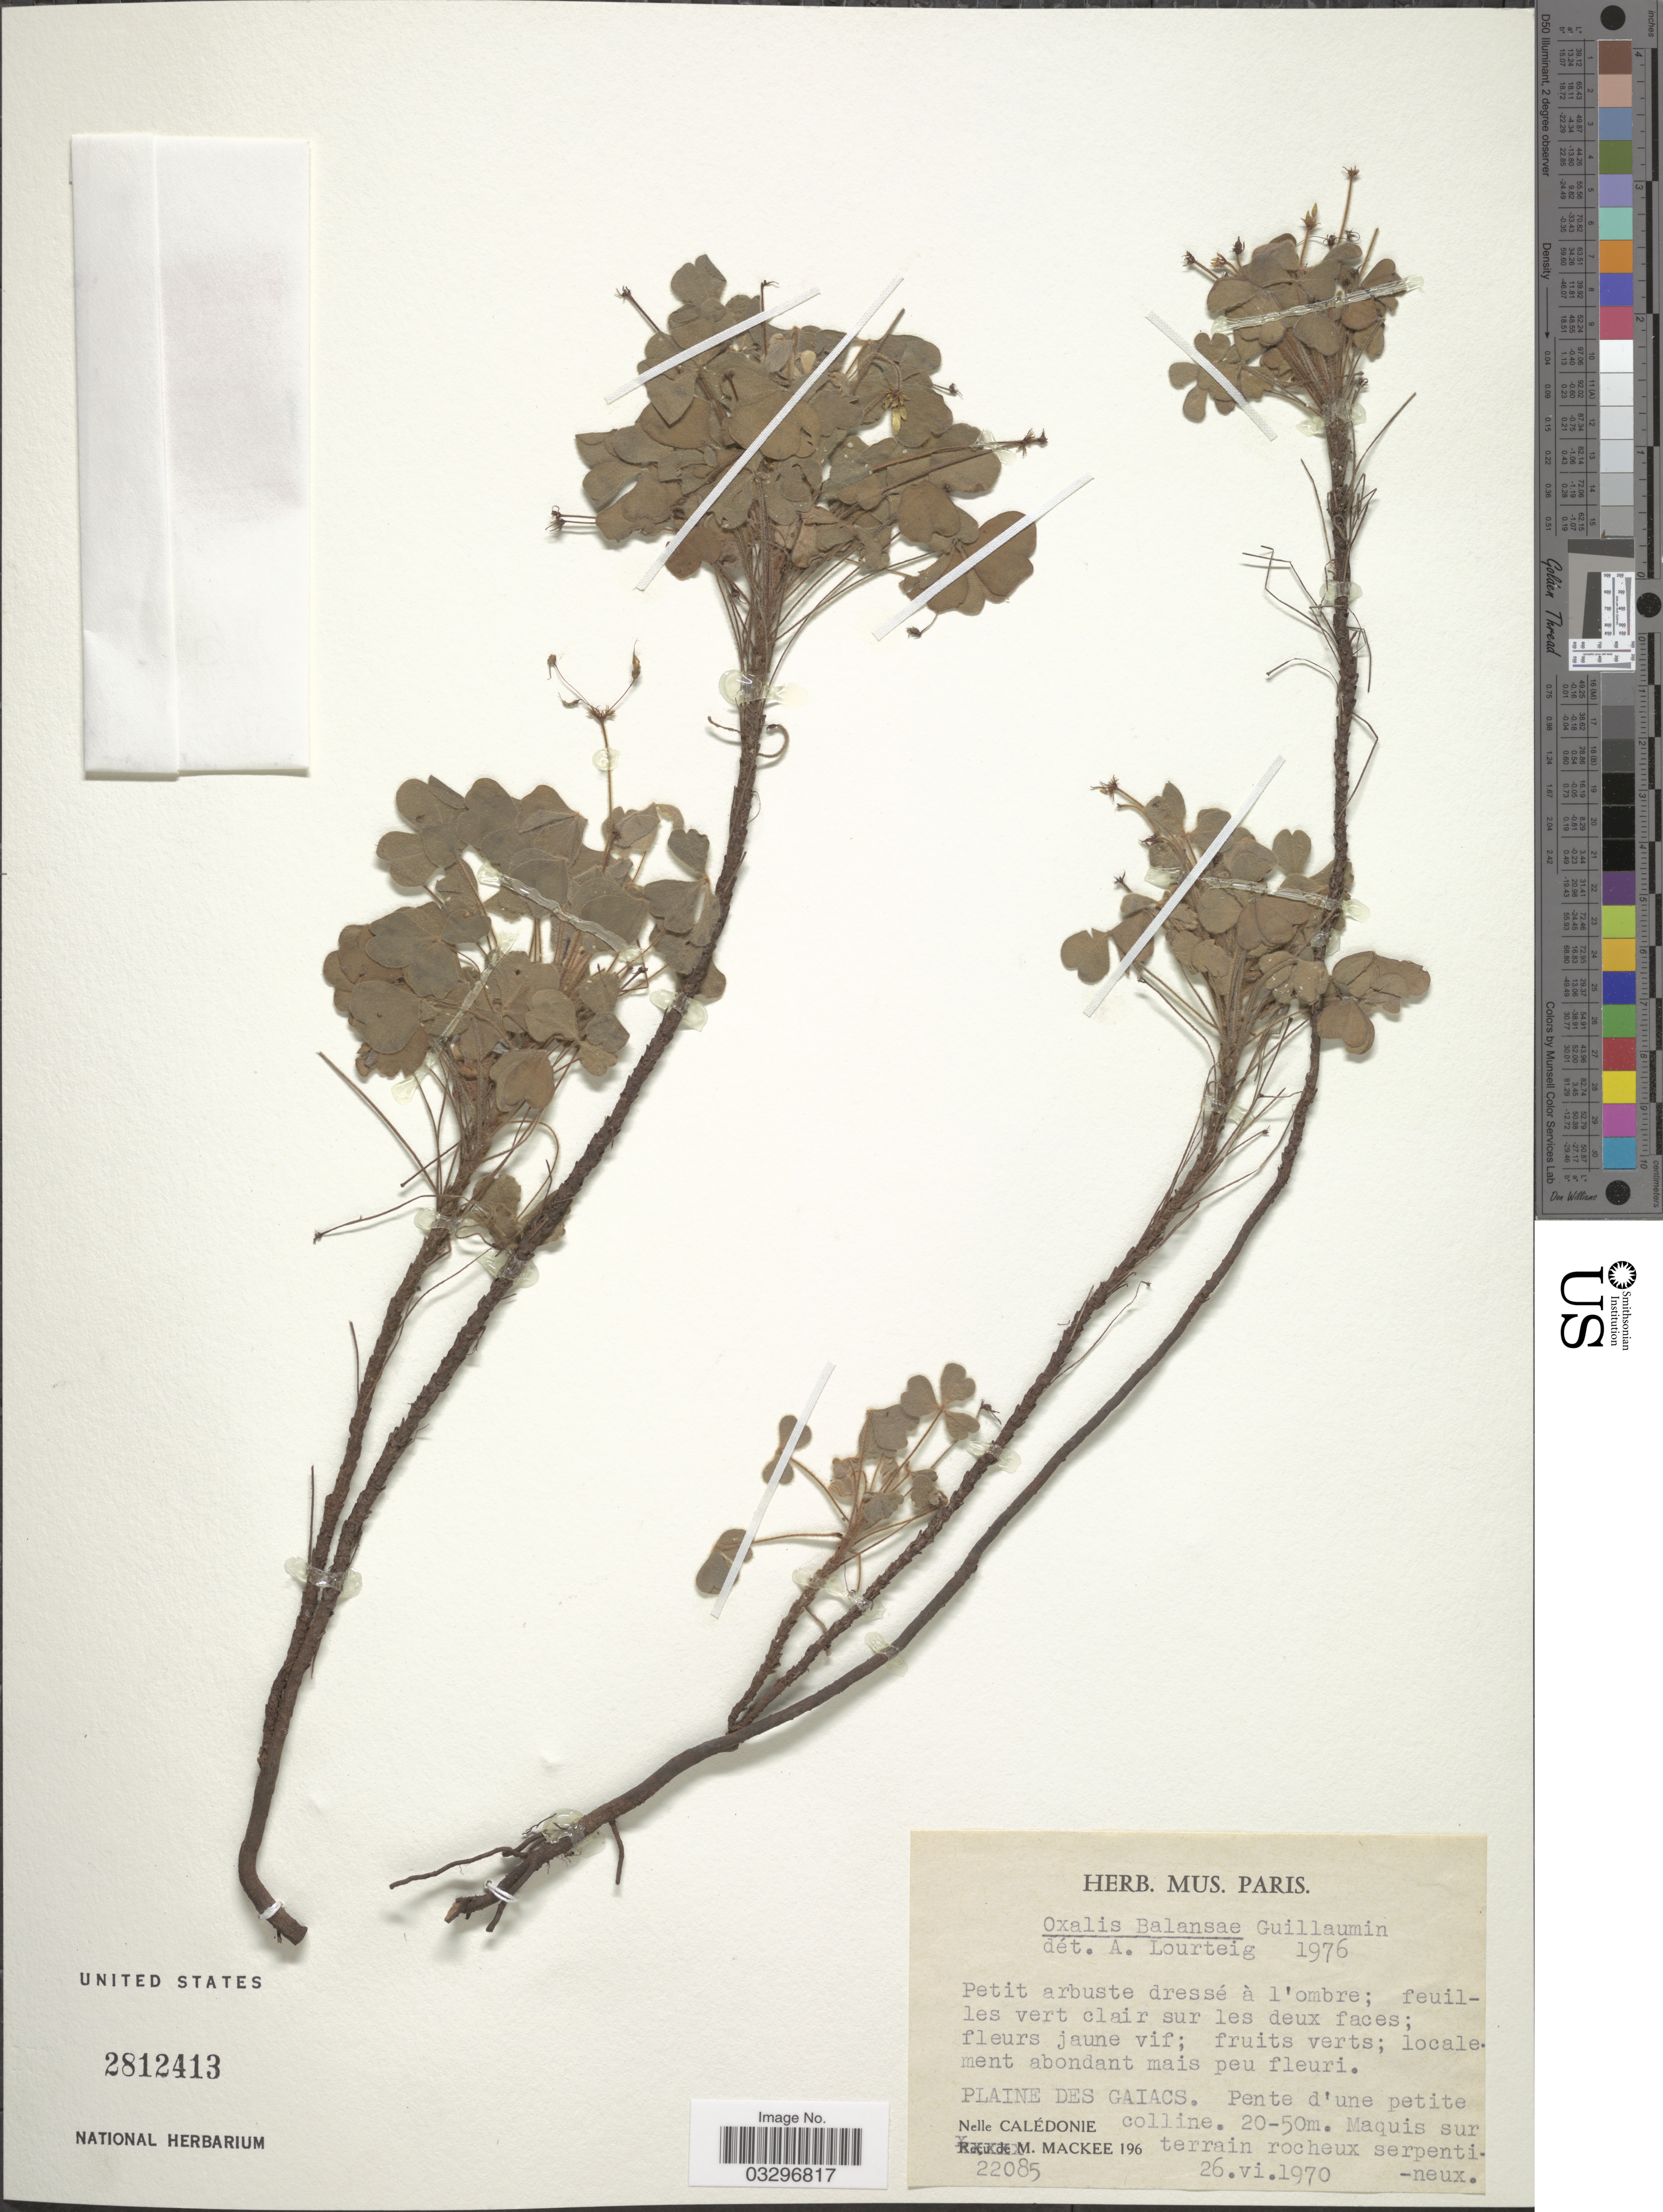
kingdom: Plantae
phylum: Tracheophyta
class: Magnoliopsida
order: Oxalidales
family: Oxalidaceae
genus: Oxalis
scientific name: Oxalis balansae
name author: Guill.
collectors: M. Mackee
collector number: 22085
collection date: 1970-06-26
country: New Caledonia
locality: Plaine Des Gaiacs. Nelle Calédonie.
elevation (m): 20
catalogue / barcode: US 2812413